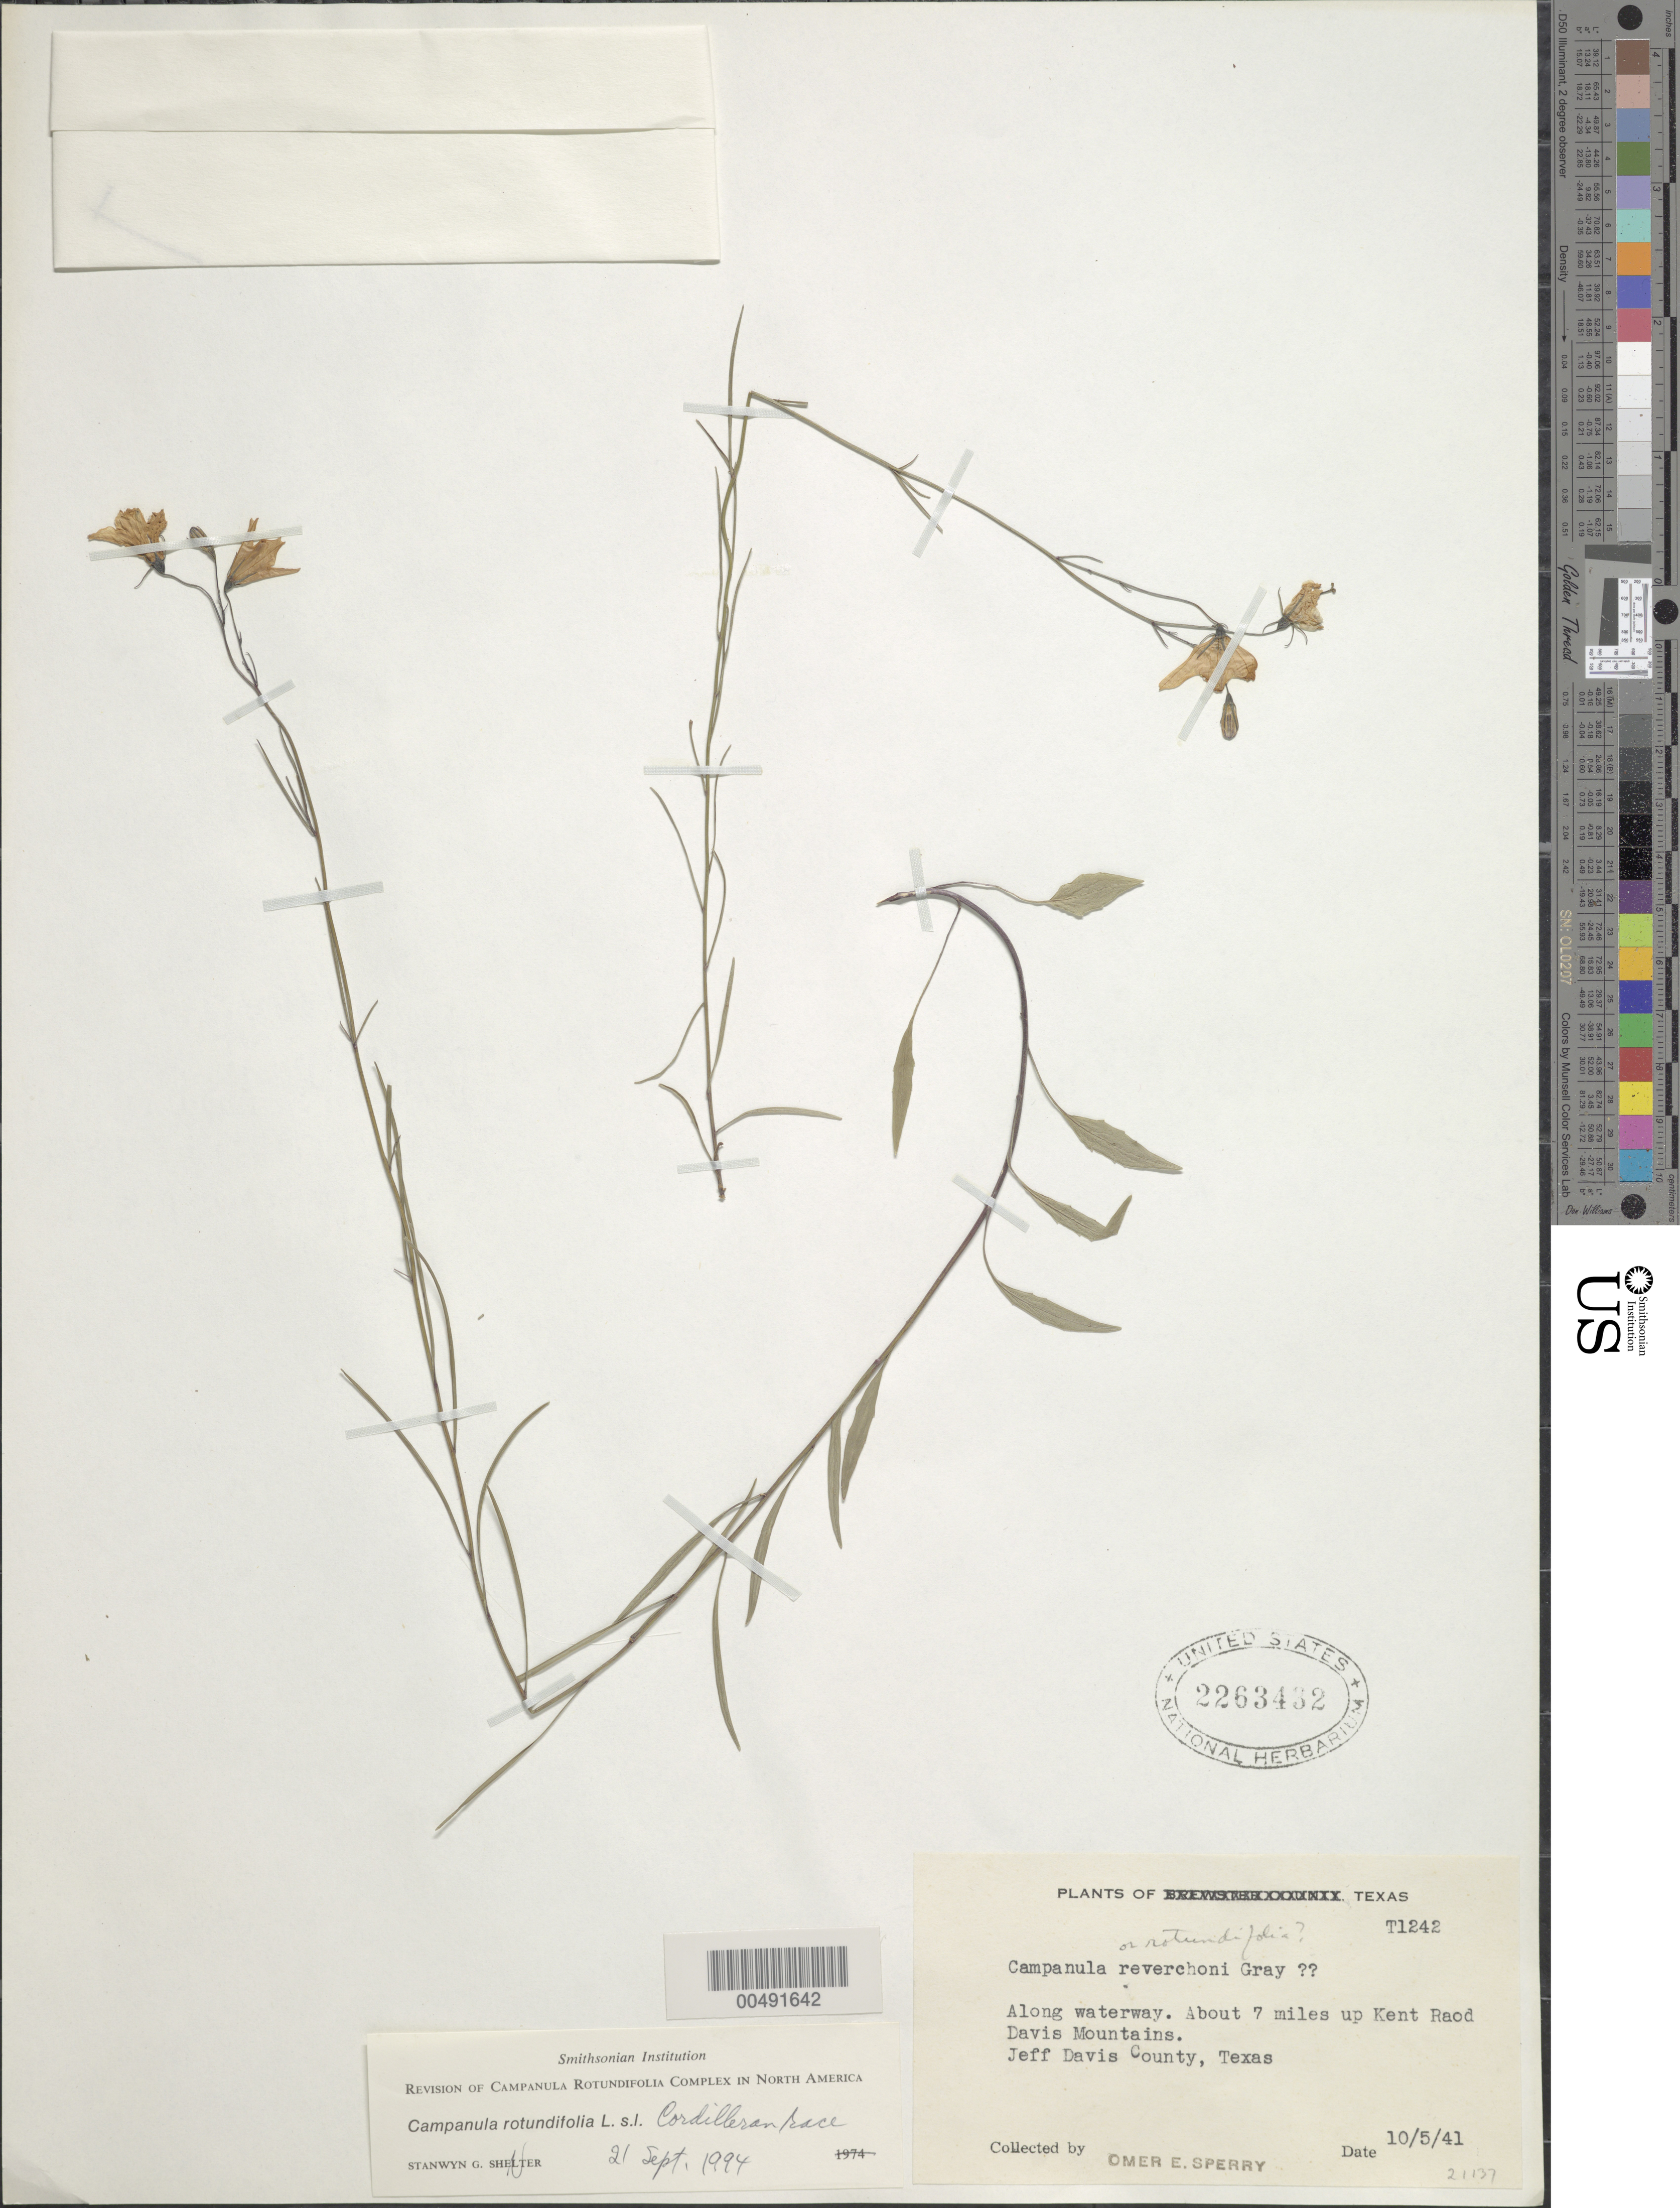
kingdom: Plantae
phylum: Tracheophyta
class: Magnoliopsida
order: Asterales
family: Campanulaceae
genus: Campanula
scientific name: Campanula rotundifolia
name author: L.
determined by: Shetler, Stanwyn G., (US), NMNH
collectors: O. E. Sperry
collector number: T1242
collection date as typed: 05 Oct 1941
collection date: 1941-10-05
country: United States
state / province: Texas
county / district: Jeff Davis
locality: about 7 miles up Kent Road; Davis Mountains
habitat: along waterway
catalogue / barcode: US 2263432